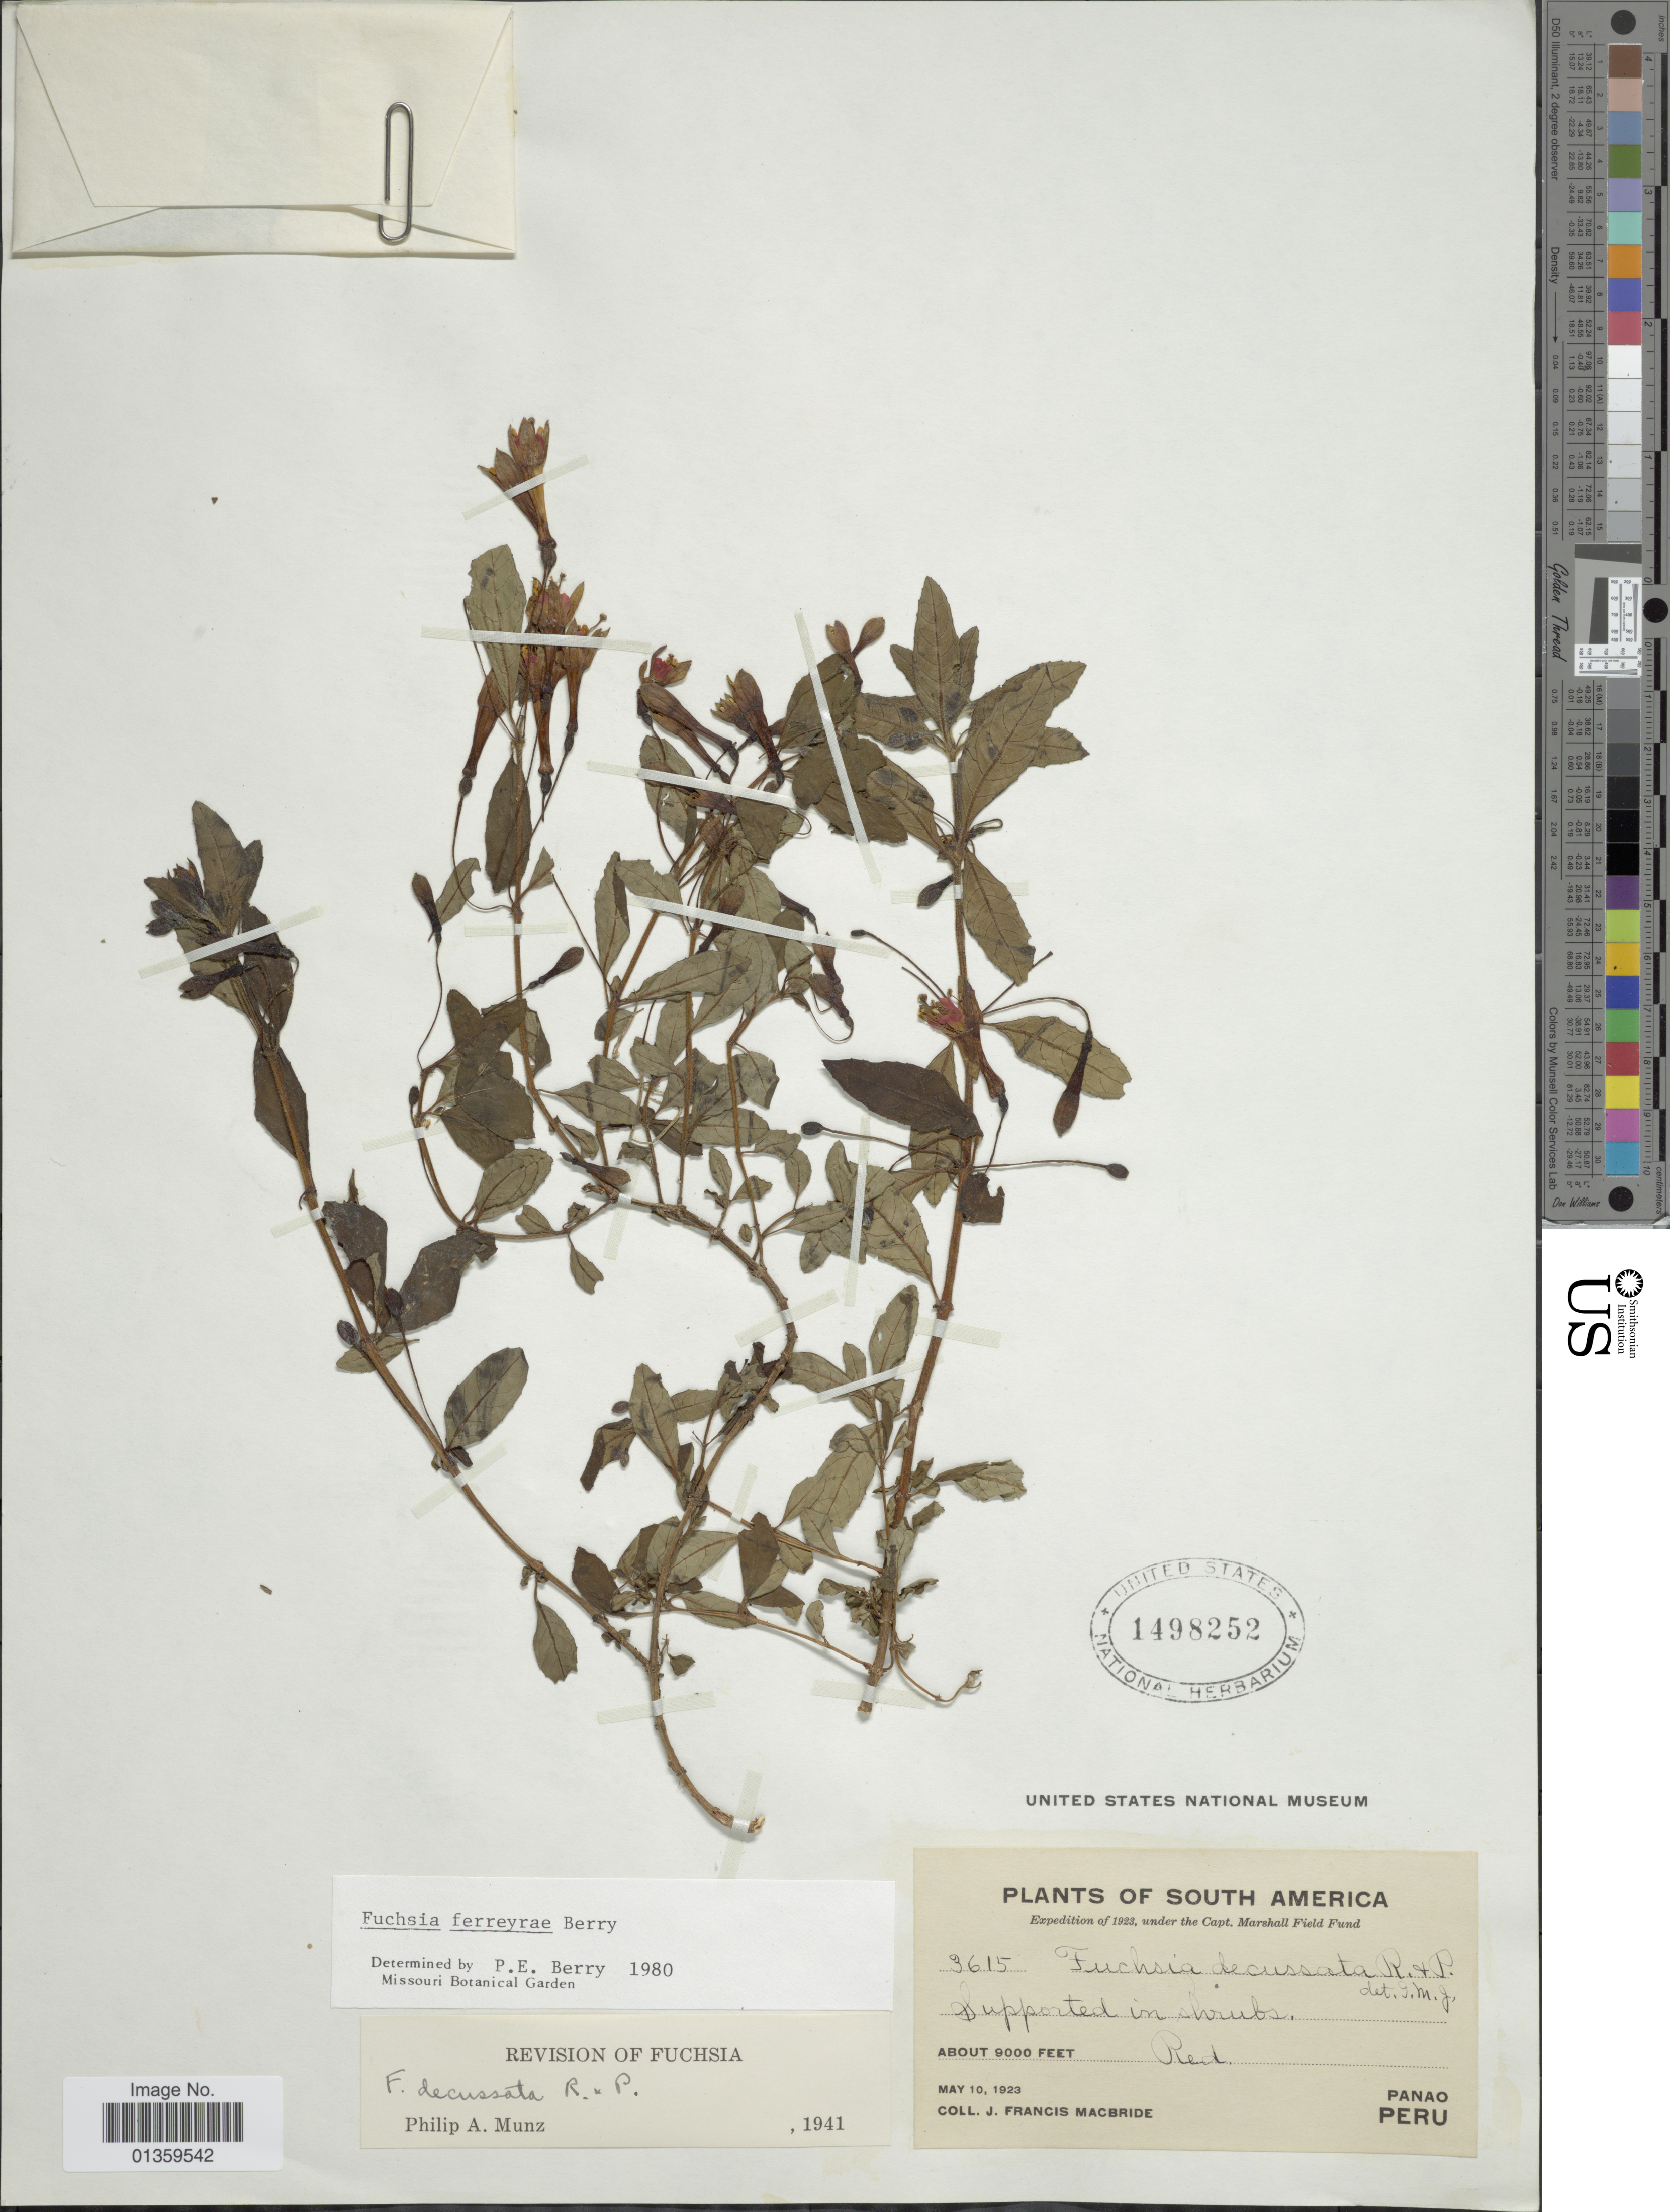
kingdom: Plantae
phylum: Tracheophyta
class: Magnoliopsida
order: Myrtales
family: Onagraceae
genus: Fuchsia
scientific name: Fuchsia ferreyrae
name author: P.E. Berry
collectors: J. F. Macbride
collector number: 3615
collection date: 1923-05-10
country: Peru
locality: South America, Panao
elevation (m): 2743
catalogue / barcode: US 1498252